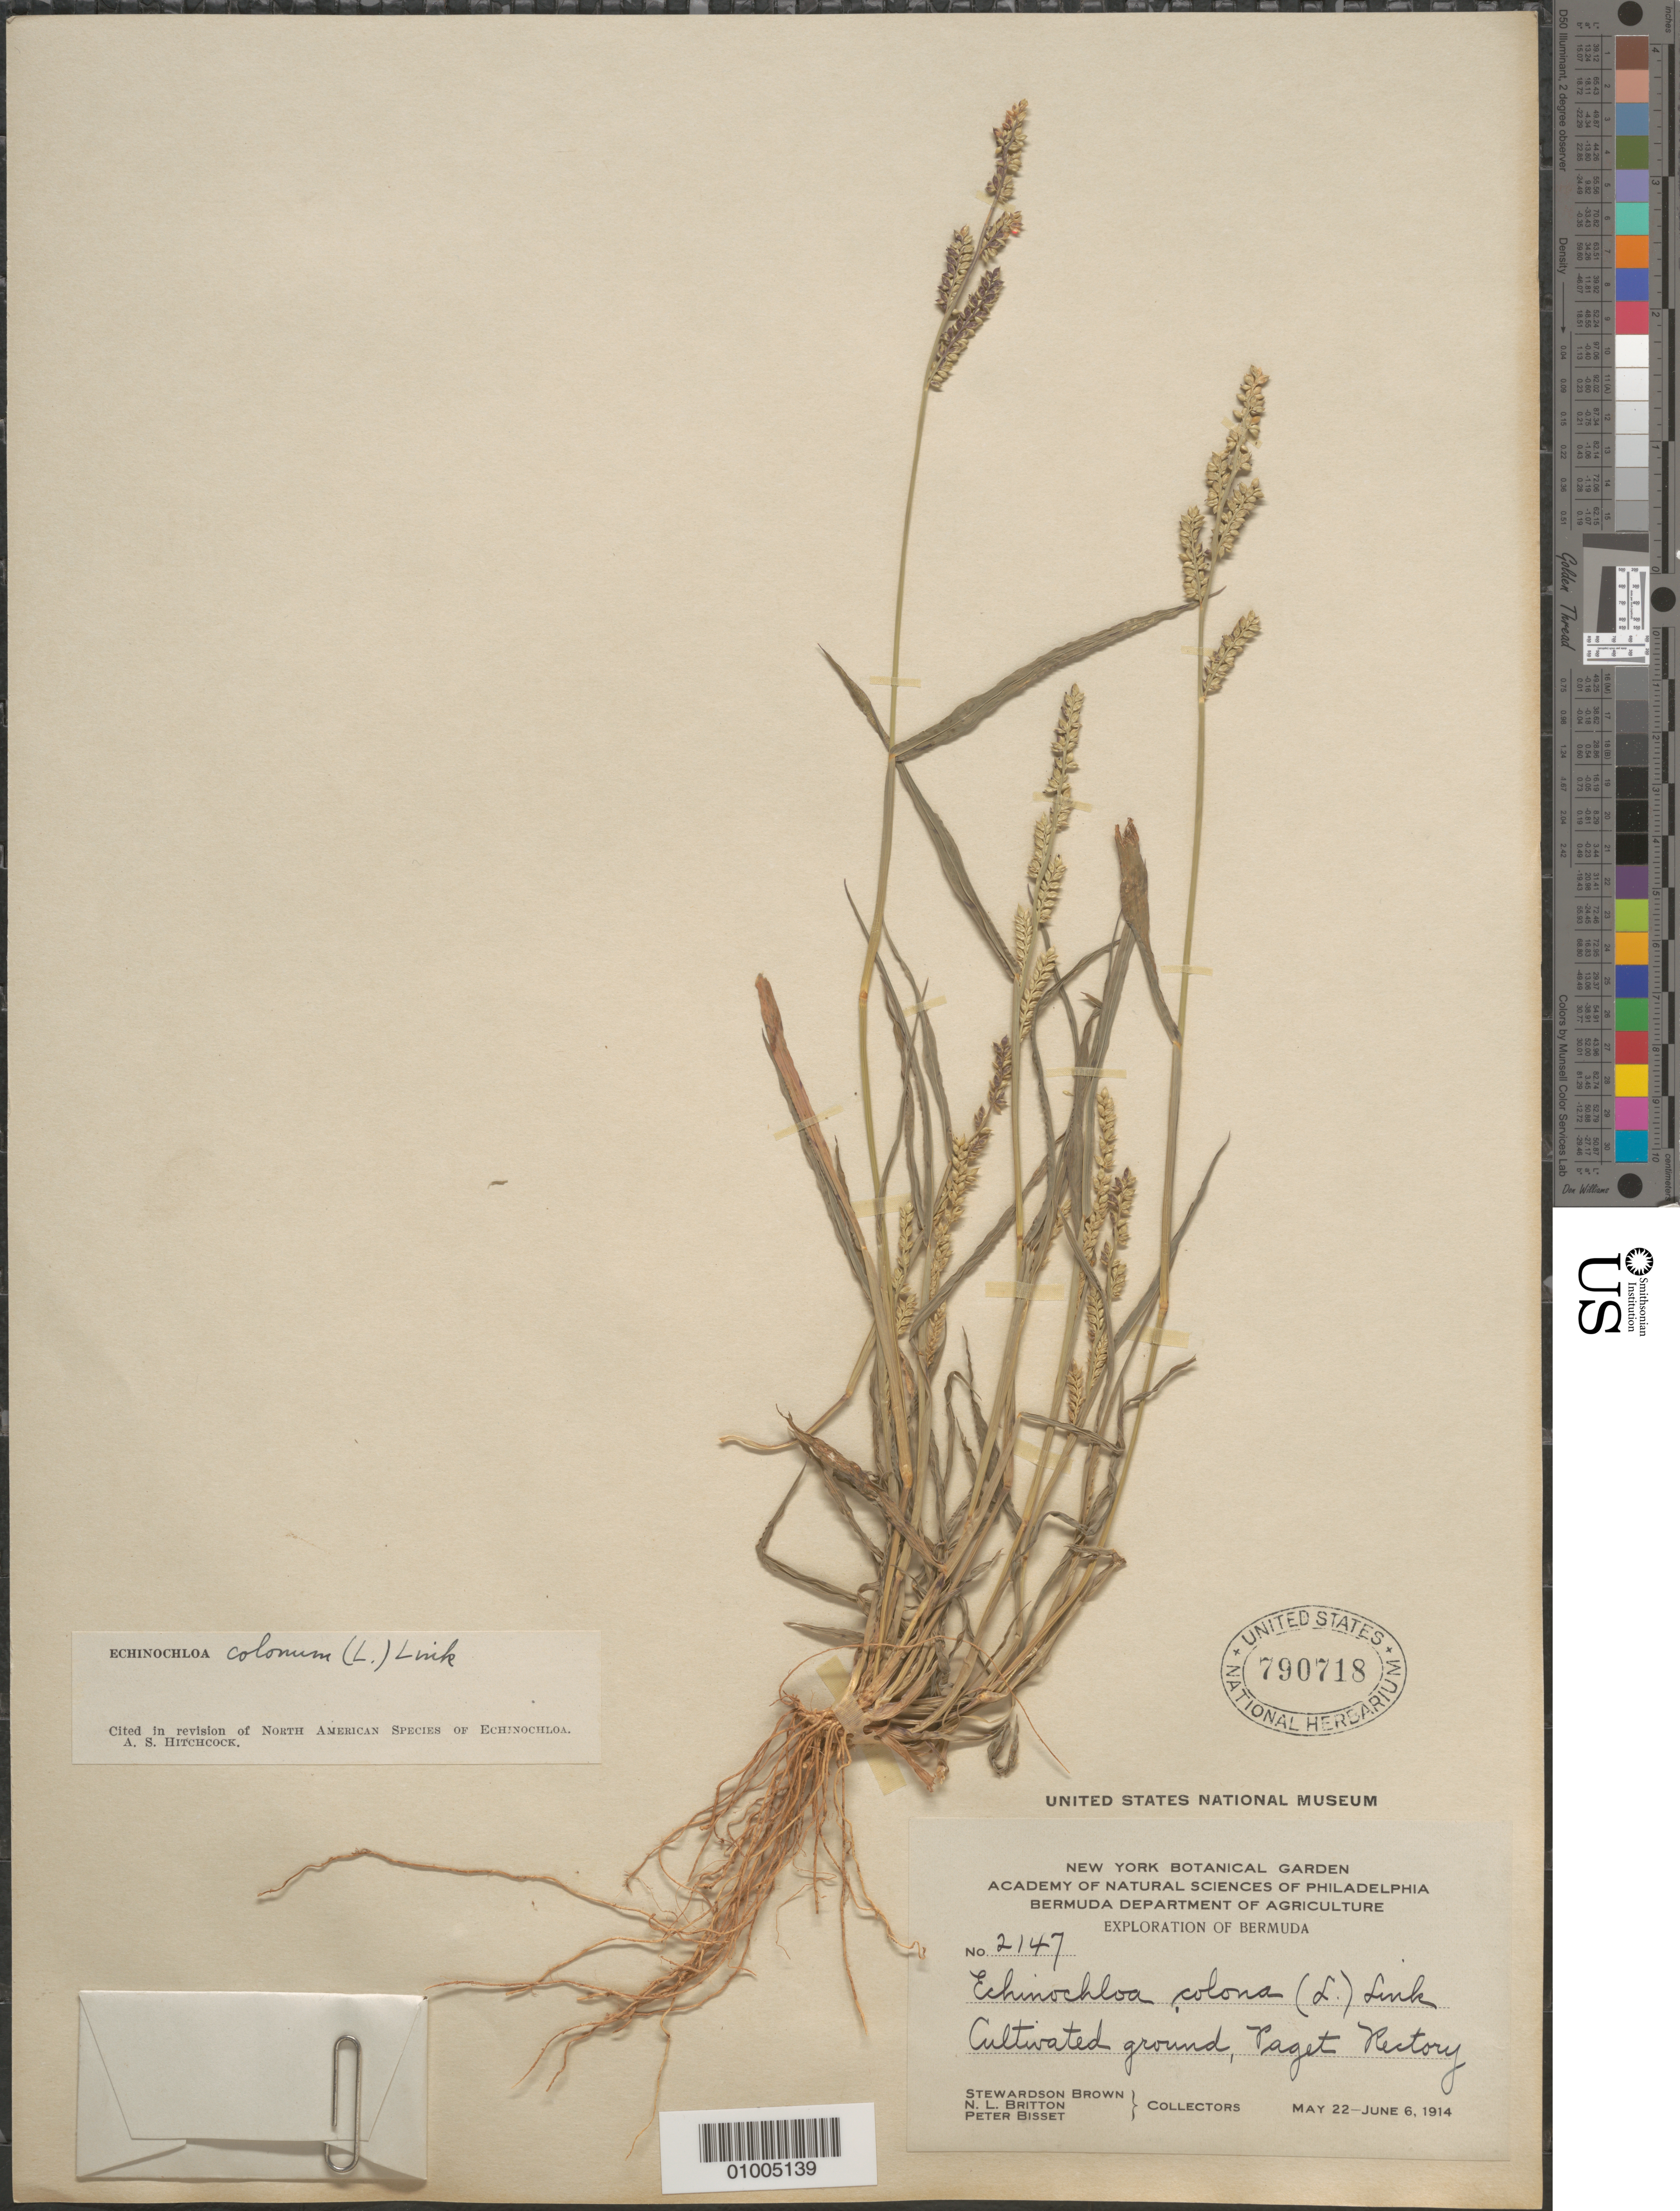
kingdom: Plantae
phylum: Tracheophyta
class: Liliopsida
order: Poales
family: Poaceae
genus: Echinochloa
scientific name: Echinochloa colona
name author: (L.) Link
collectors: S. Brown, E. G. Britton & S. Brown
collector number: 2147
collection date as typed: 22 May 1914 to 06 Jun 1914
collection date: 1914-05-22/1914-06-06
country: Bermuda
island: Bermuda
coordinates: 0 N, 0 E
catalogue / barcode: US 790718